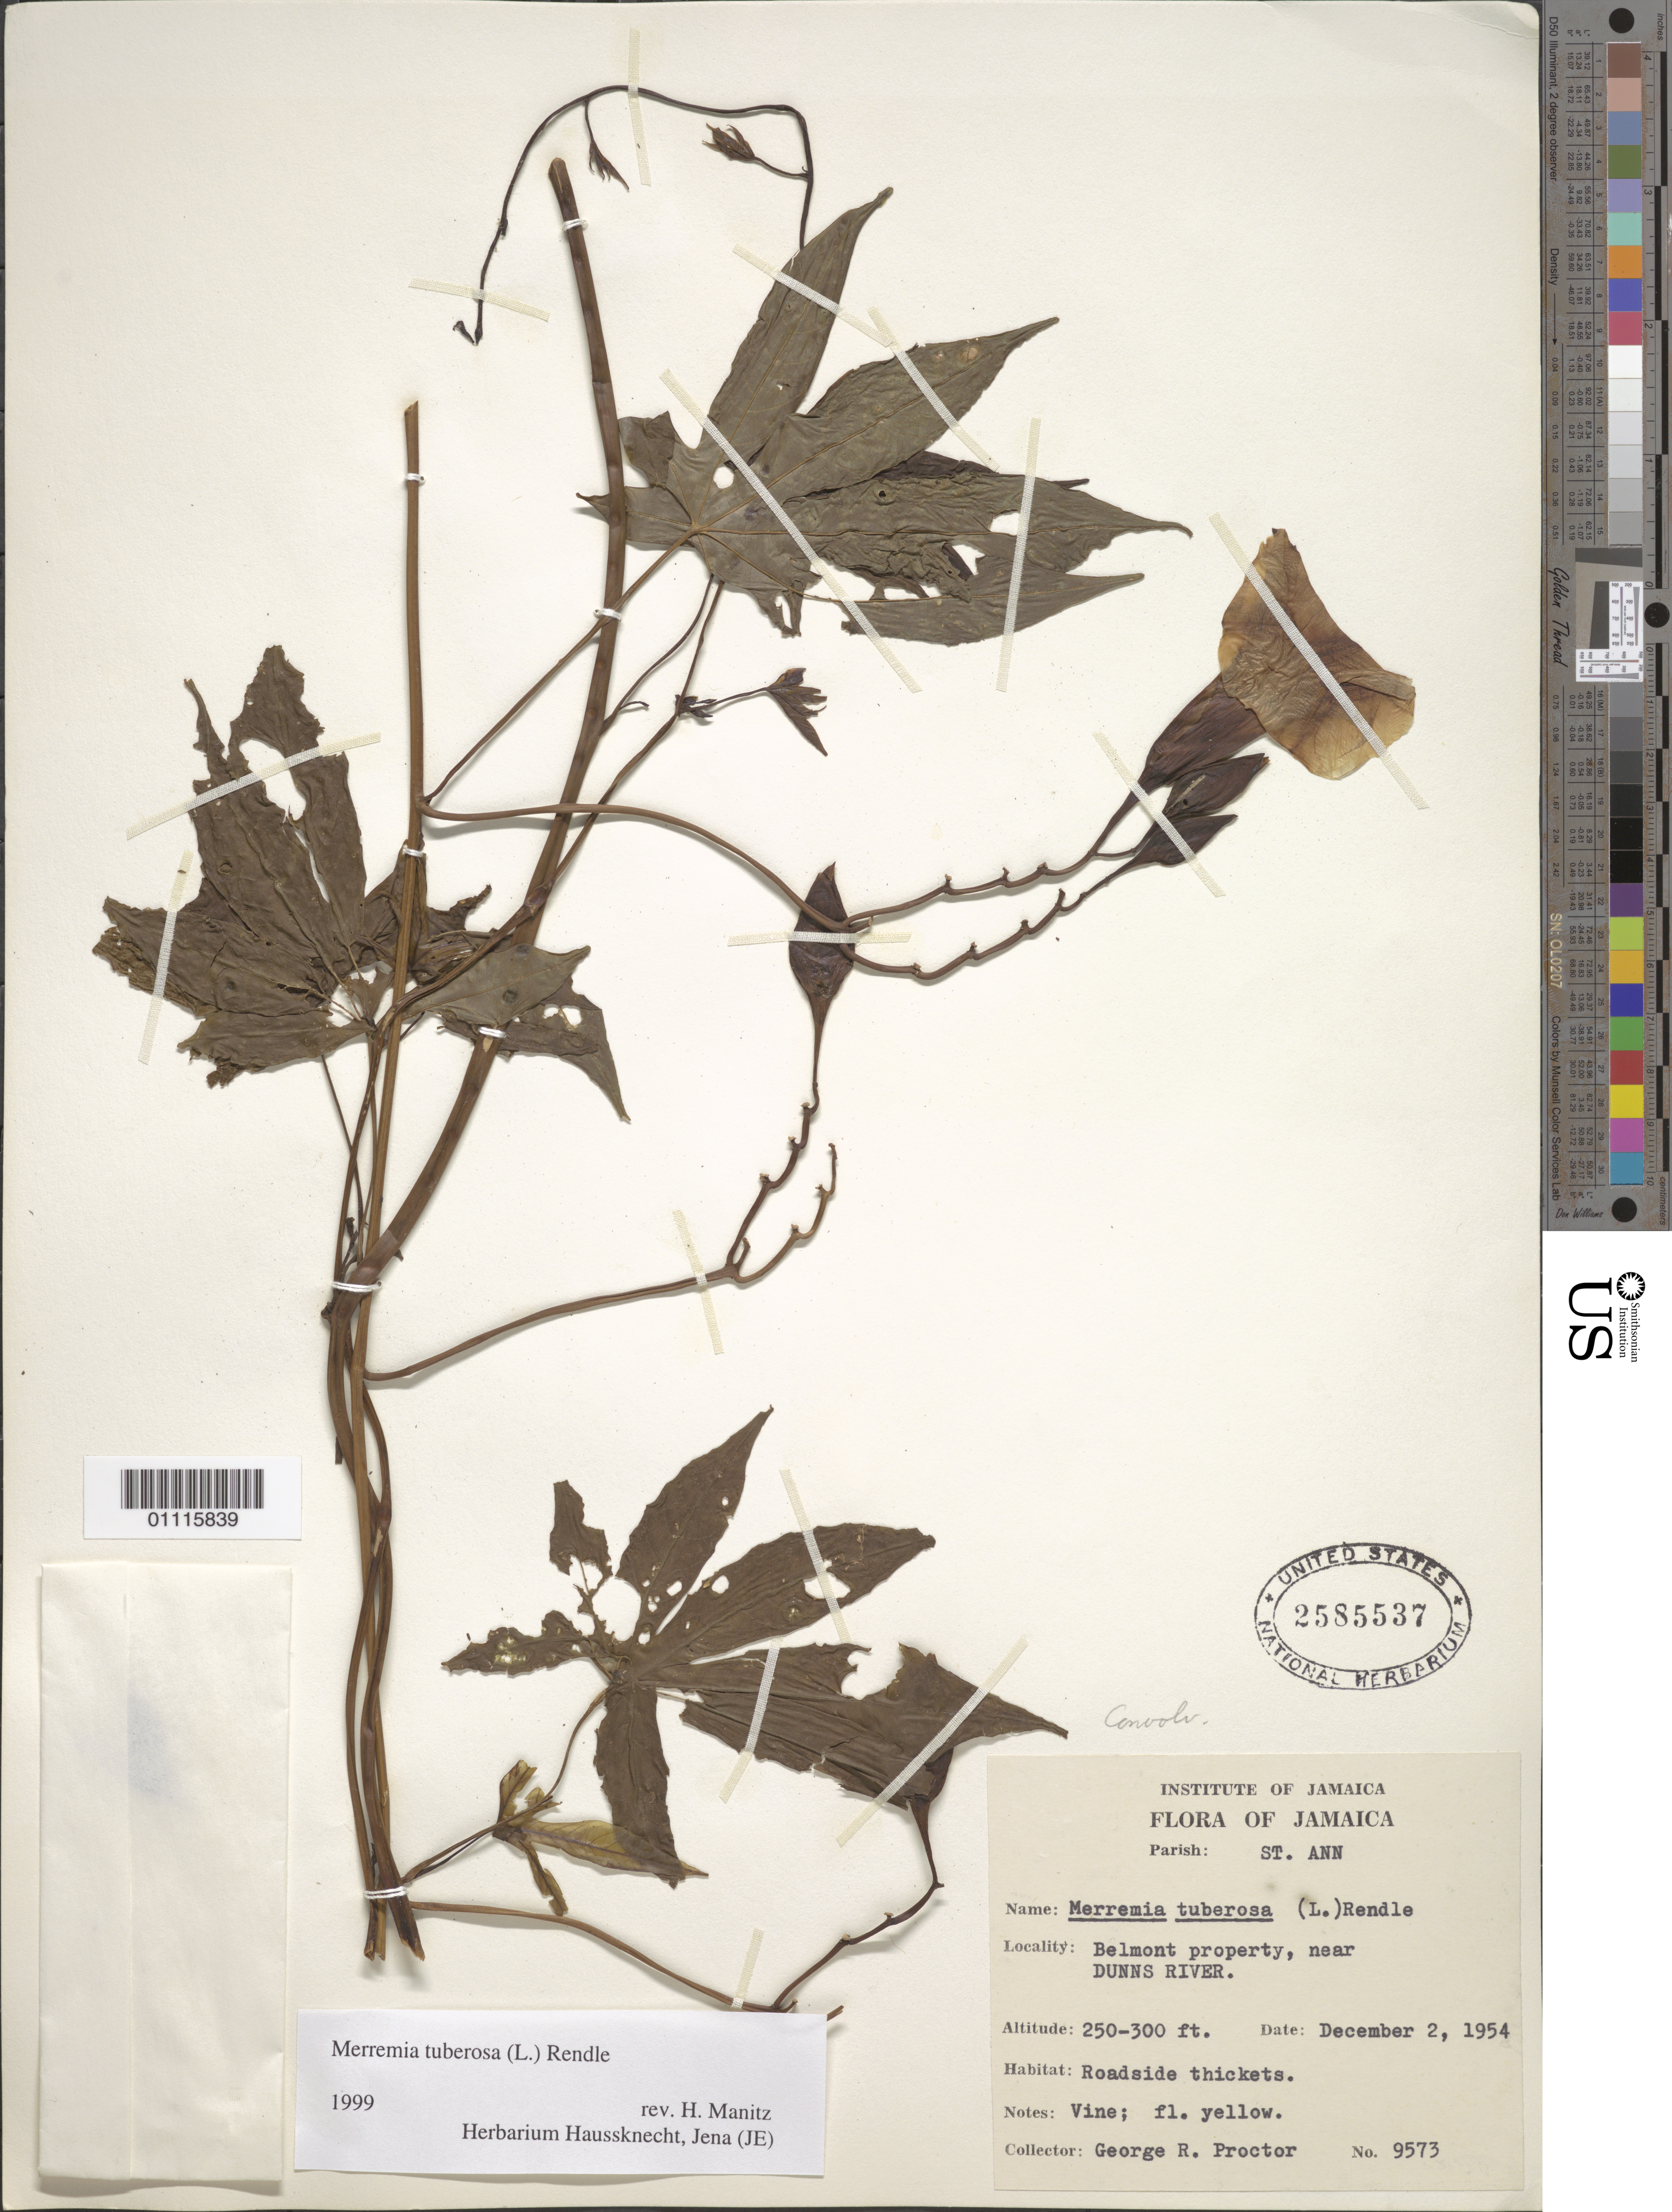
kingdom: Plantae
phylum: Tracheophyta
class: Magnoliopsida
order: Solanales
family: Convolvulaceae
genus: Distimake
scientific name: Distimake tuberosus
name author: (L.) A. R. Simões & Staples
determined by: Strong, Mark T., (BOT), Smithsonian Institution - National Museum of Natural History (UNITED STATES)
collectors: G. R. Proctor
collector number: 9573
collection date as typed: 02 Dec 1954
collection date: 1954-12-02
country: Jamaica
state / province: Saint Ann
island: Jamaica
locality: Belmont property, near Dunns River.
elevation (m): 76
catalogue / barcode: US 2585537